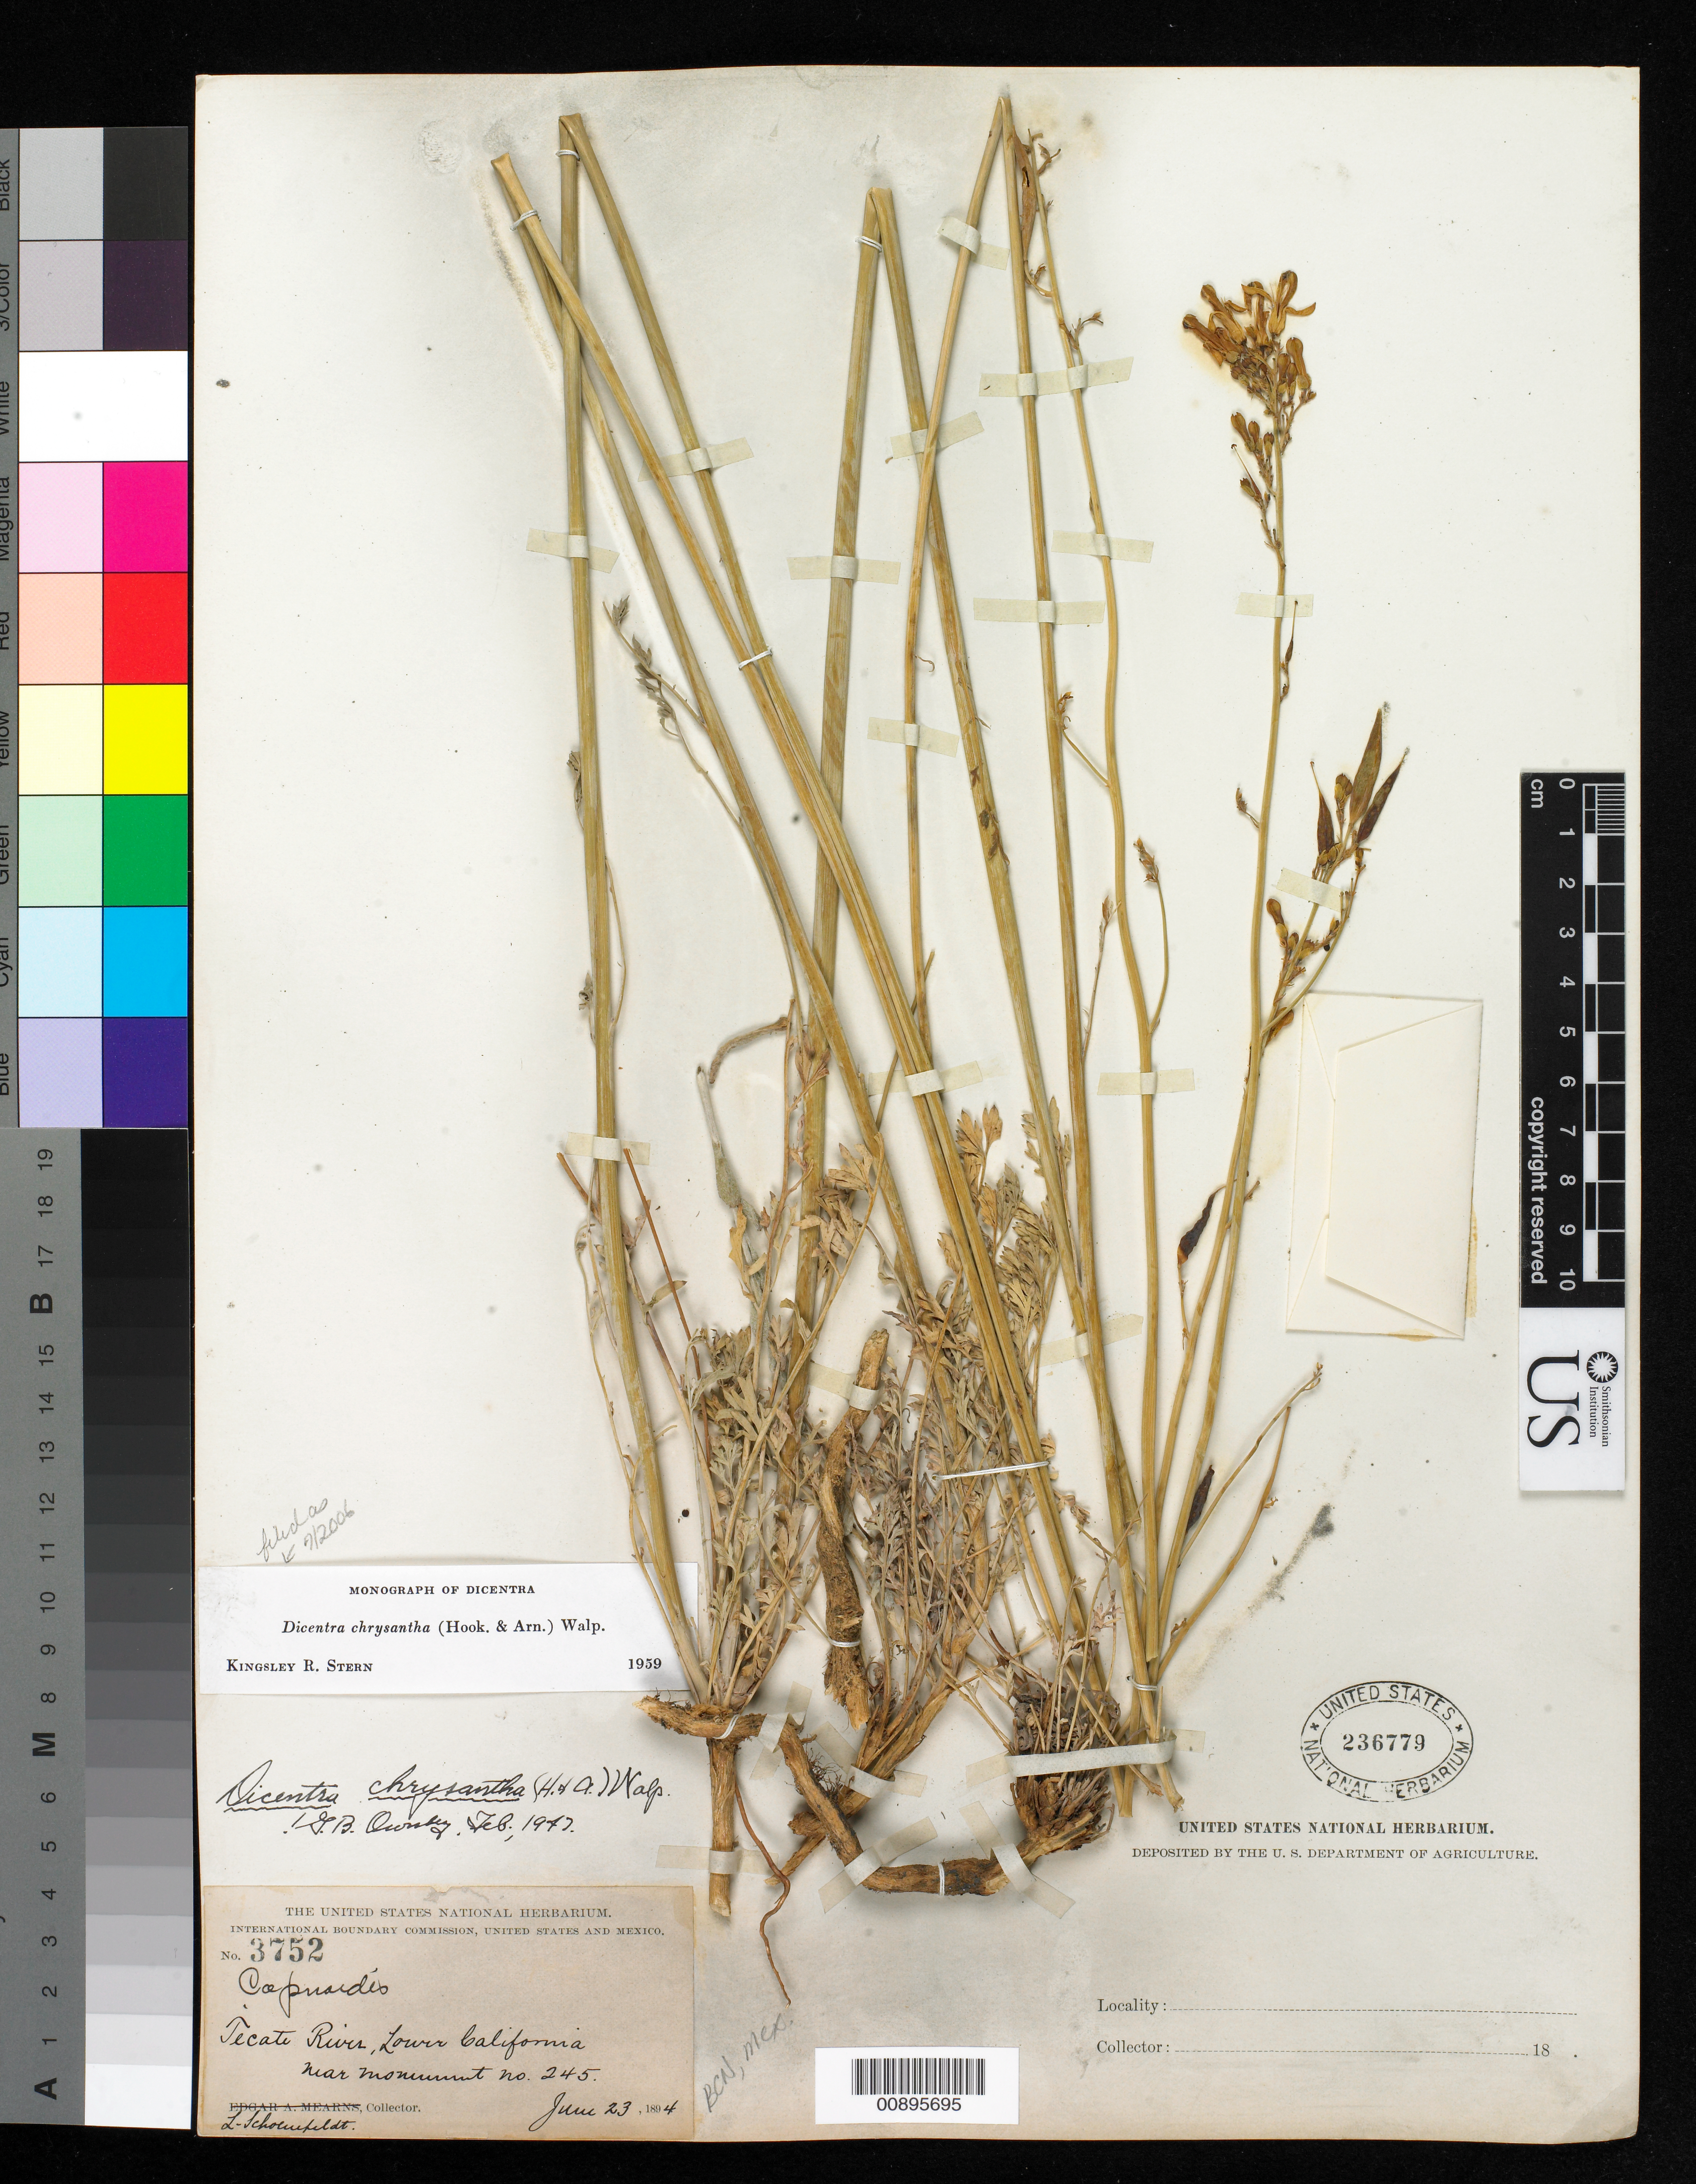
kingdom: Plantae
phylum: Tracheophyta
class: Magnoliopsida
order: Ranunculales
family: Papaveraceae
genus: Ehrendorferia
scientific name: Ehrendorferia chrysantha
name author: (Hook. & Arn.) Rylander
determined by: Strong, M. T., (US), Smithsonian Institution - National Museum of Natural History (UNITED STATES)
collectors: L. Schoenfeldt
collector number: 3752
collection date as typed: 23 Jun 1894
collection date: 1894-06-23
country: Mexico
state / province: Baja California Norte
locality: Tecate River, Baja California, near Monument no. 245.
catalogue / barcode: US 236779